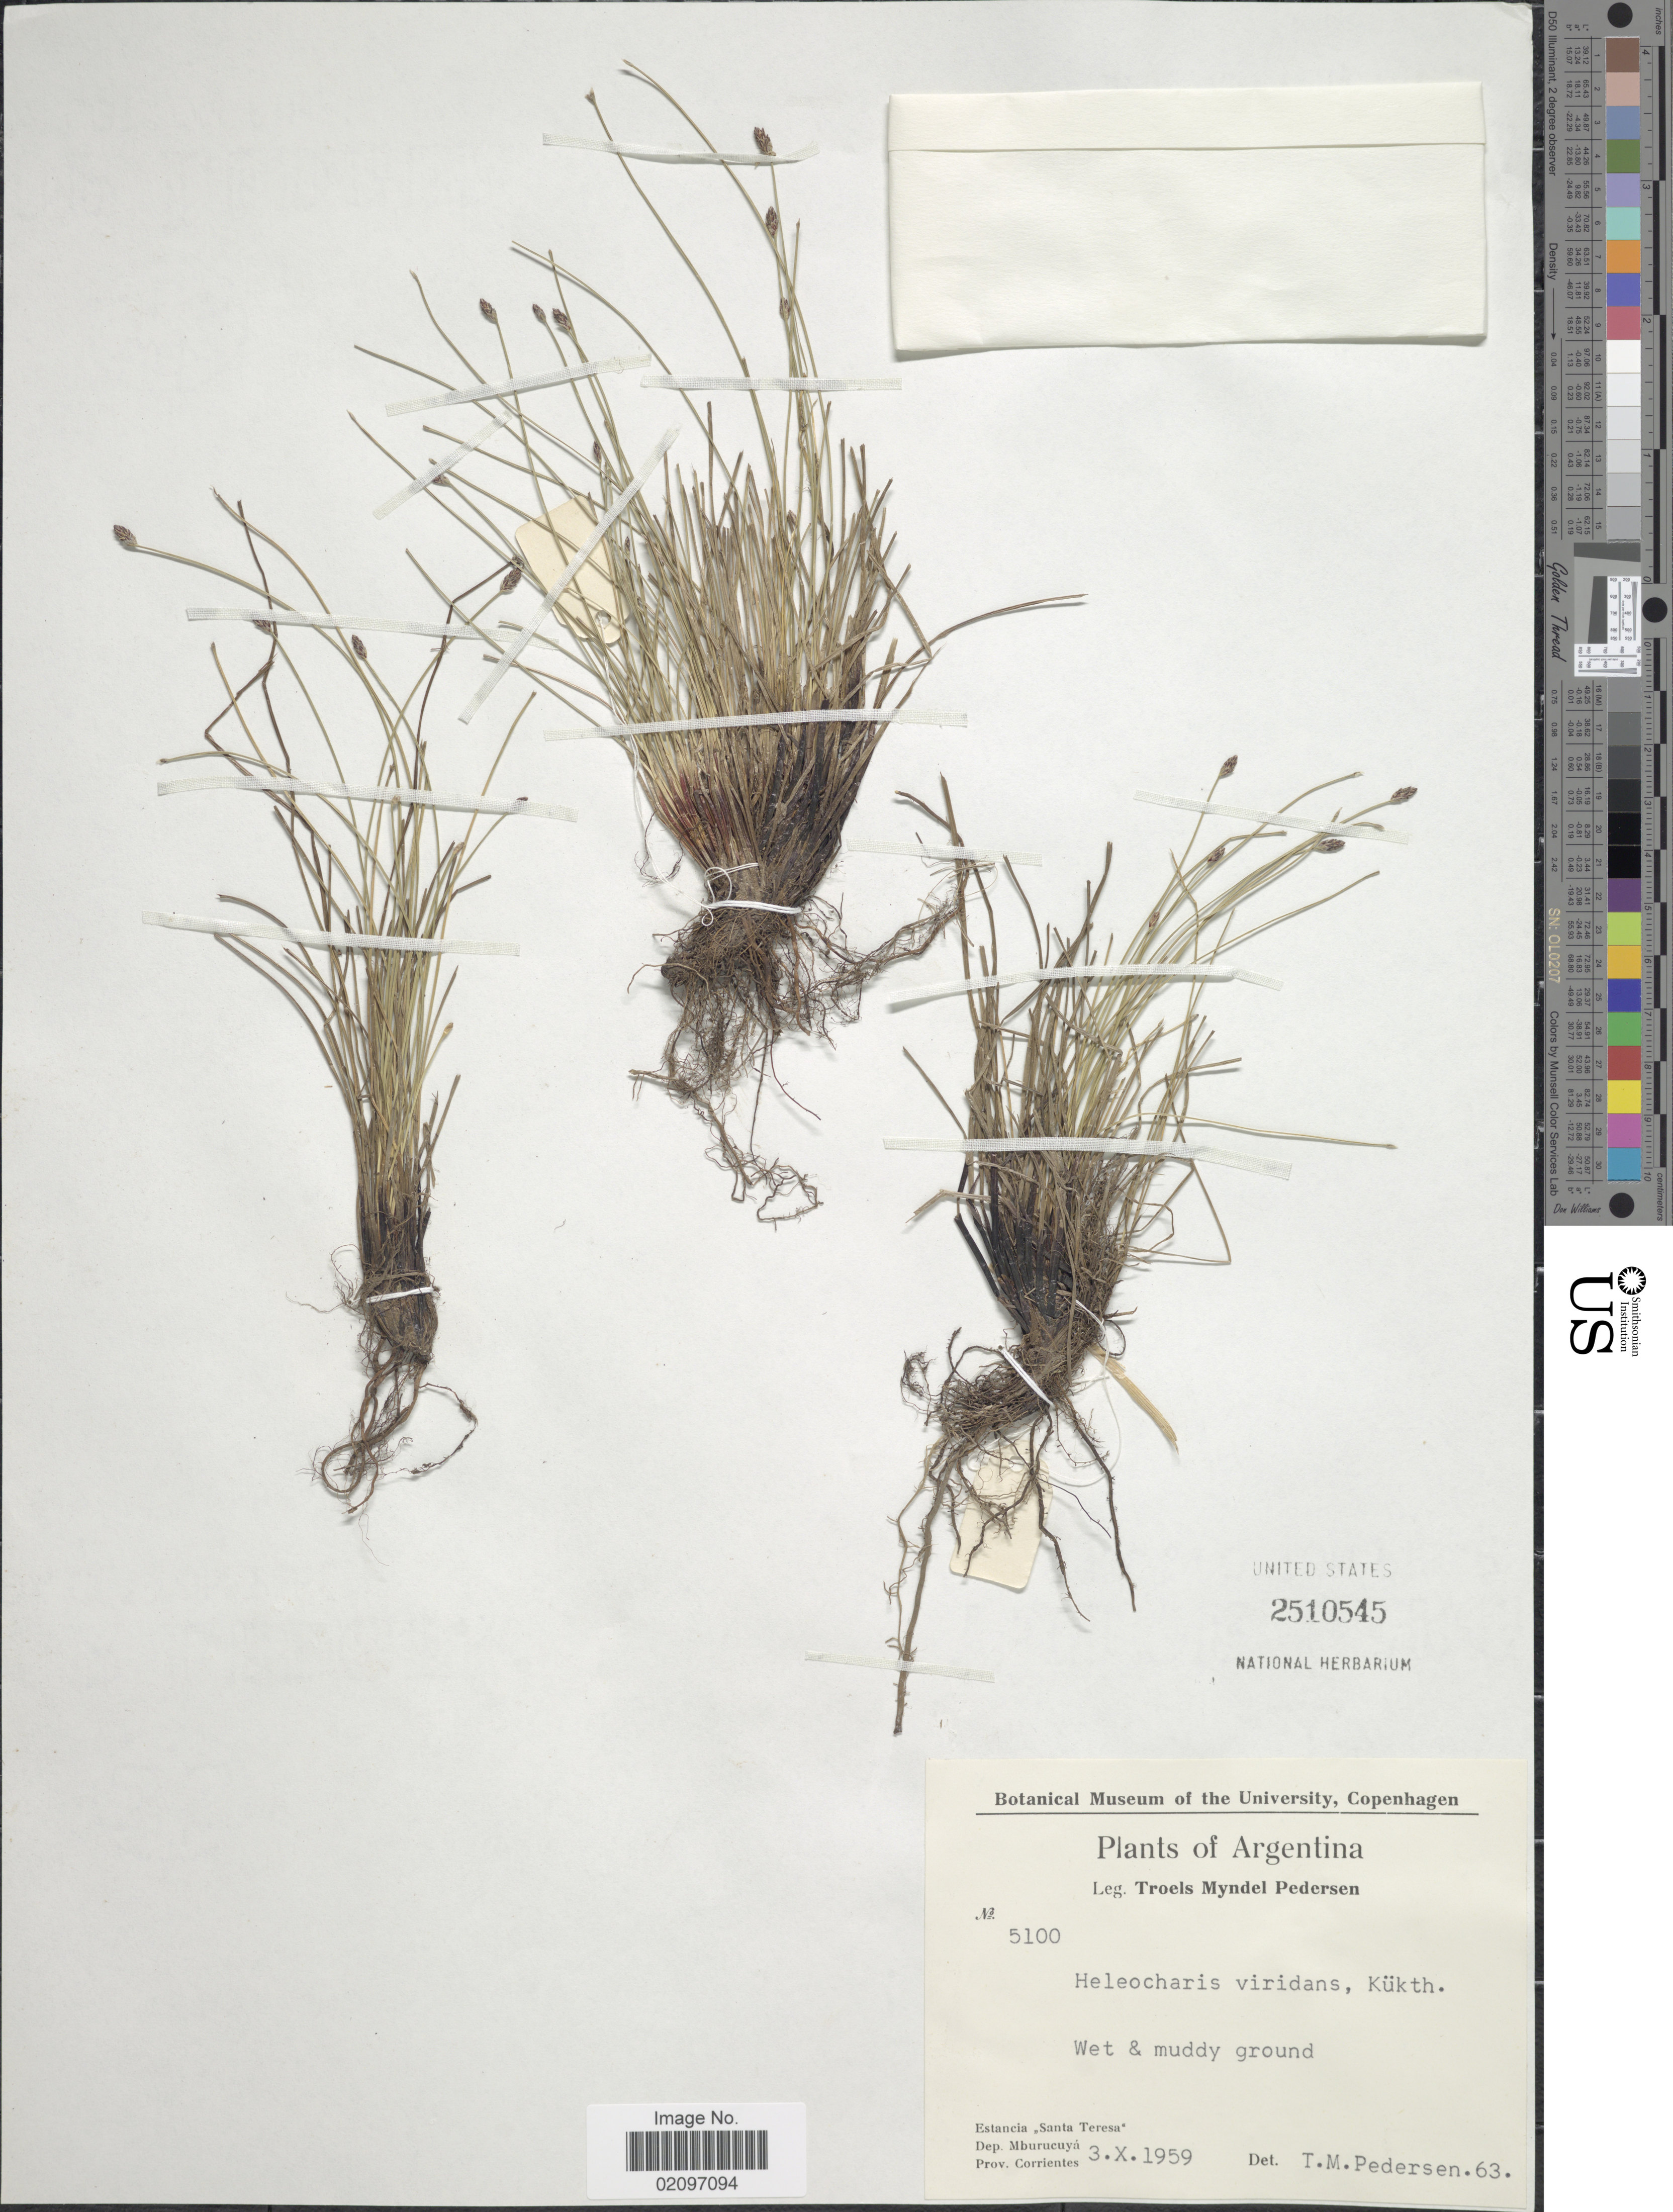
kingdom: Plantae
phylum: Tracheophyta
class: Liliopsida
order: Poales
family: Cyperaceae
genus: Eleocharis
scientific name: Eleocharis viridans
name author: Kük. ex Osten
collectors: T. Pederson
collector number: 5100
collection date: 1959-10-03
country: Argentina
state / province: Corrientes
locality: Estancia, Santa Teresa, Dep. Mburucuya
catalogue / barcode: US 2510545